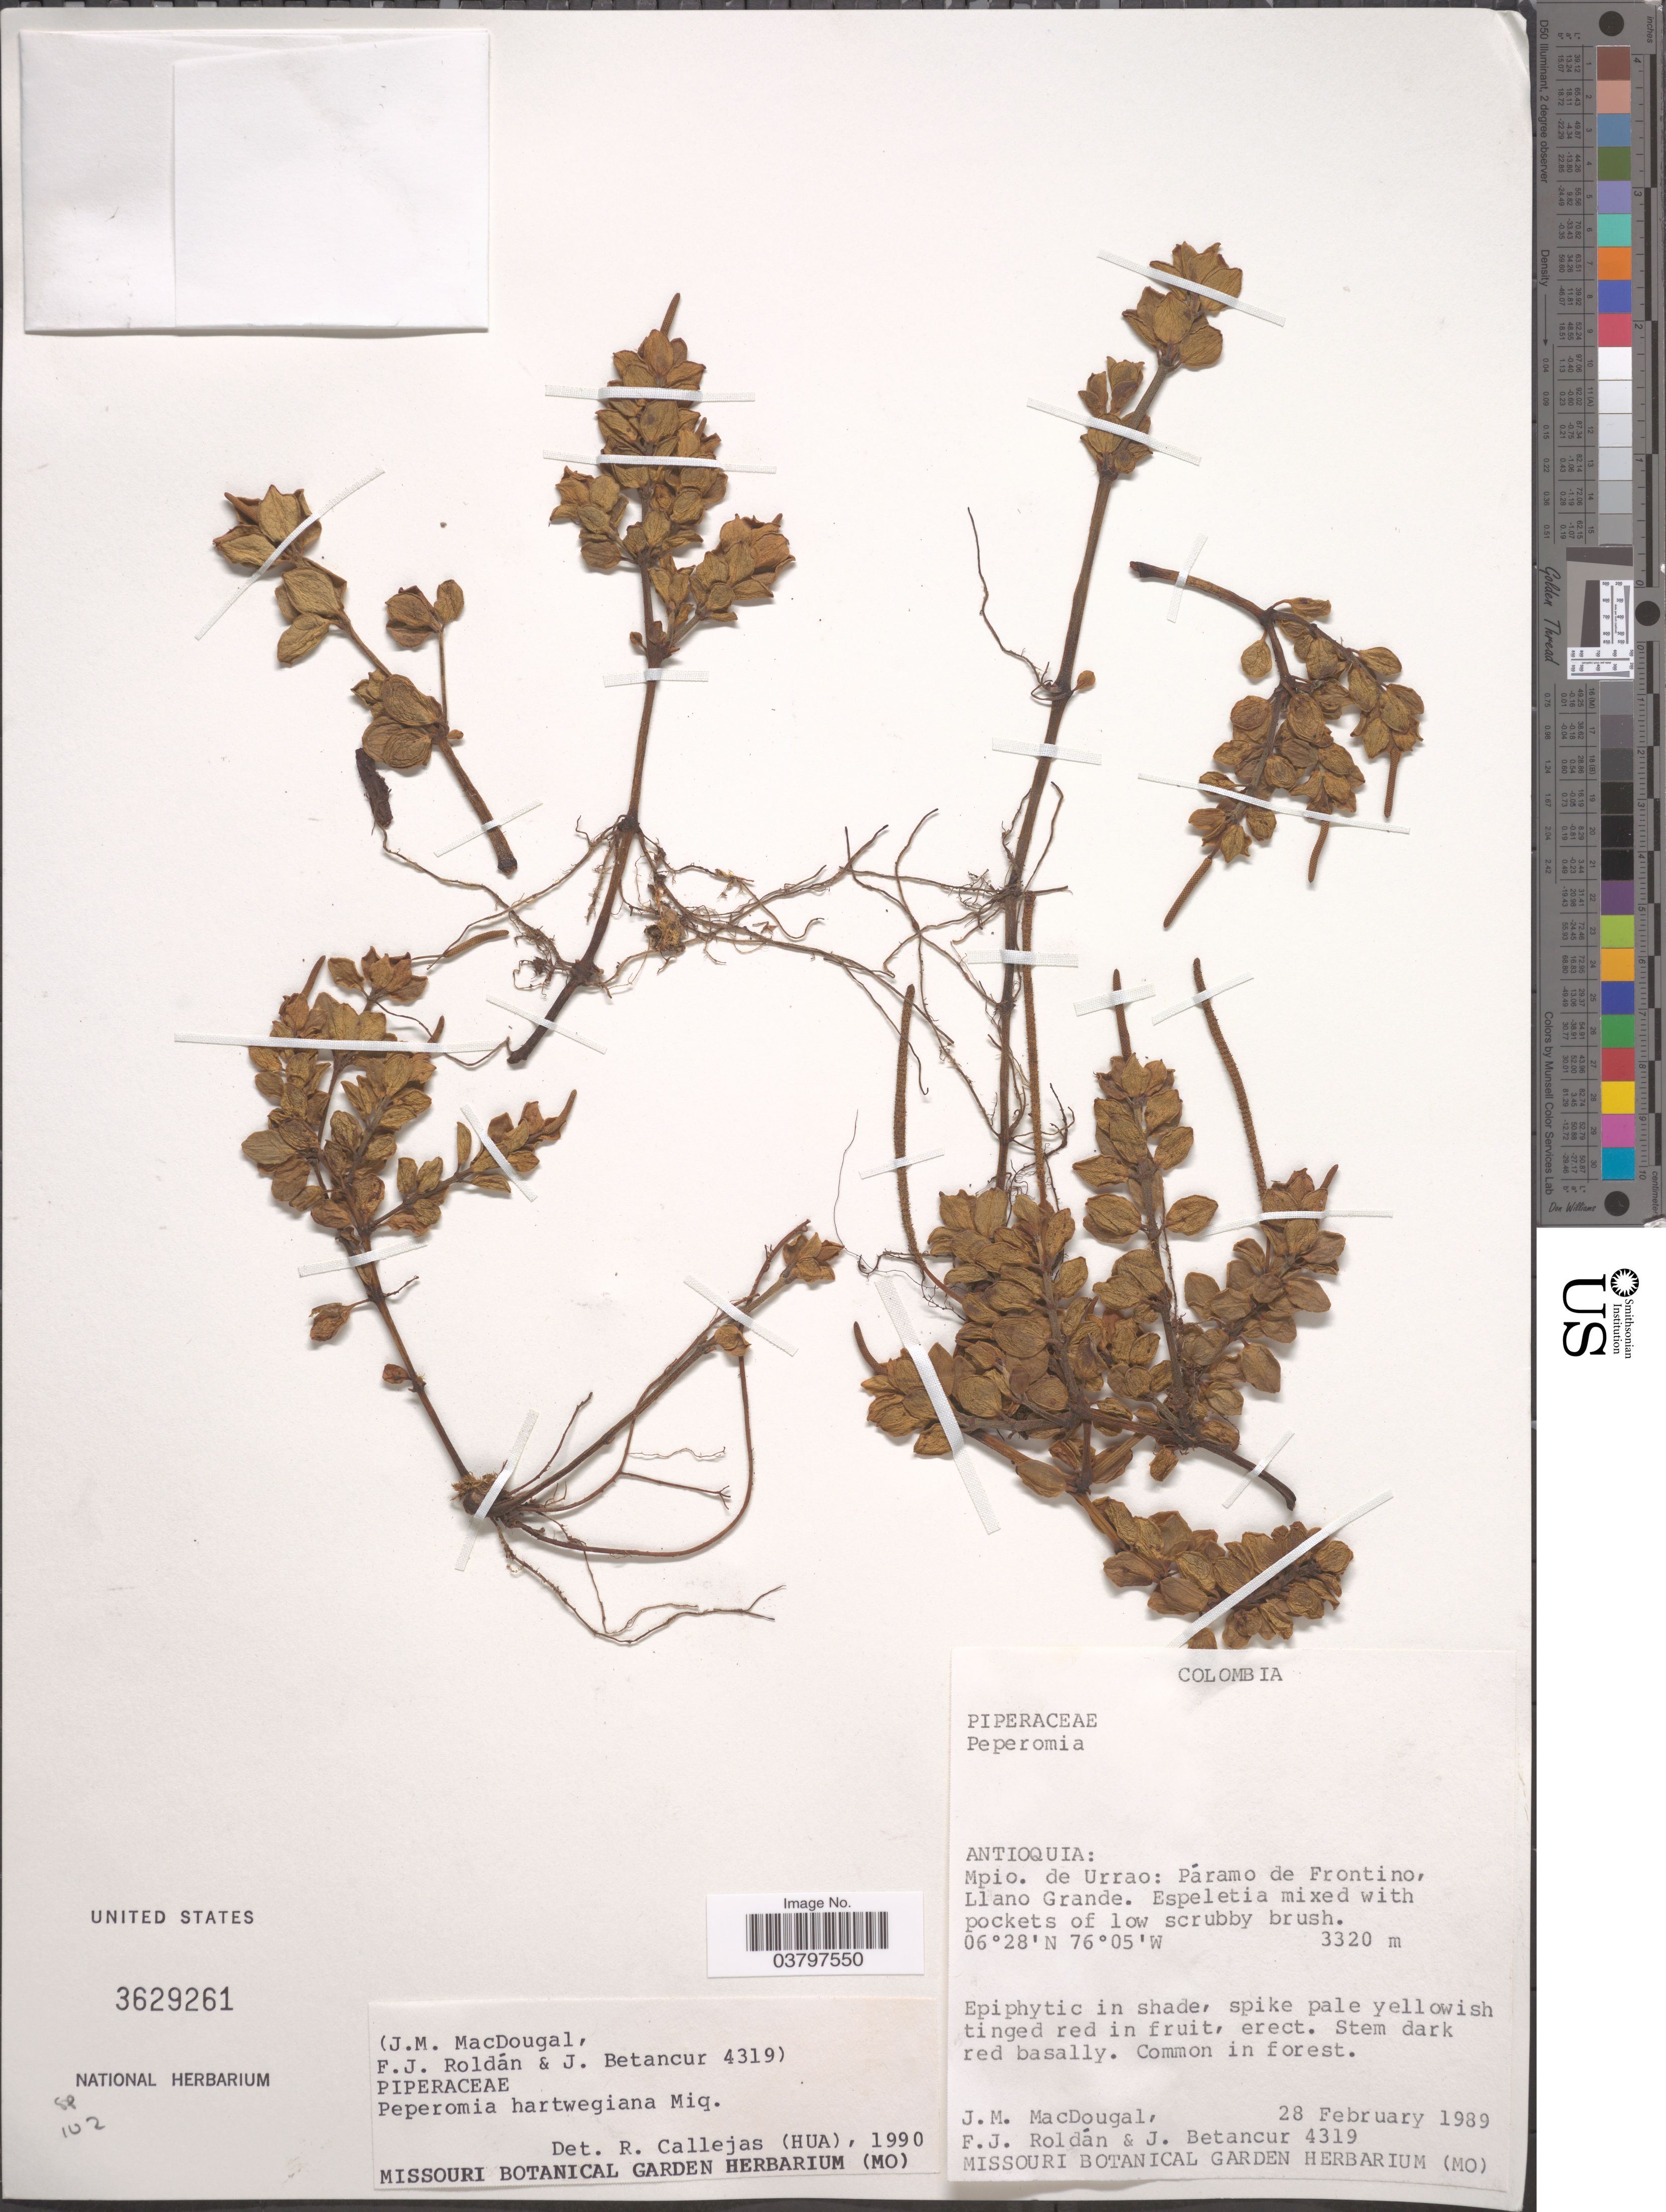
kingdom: Plantae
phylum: Tracheophyta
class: Magnoliopsida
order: Piperales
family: Piperaceae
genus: Peperomia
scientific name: Peperomia hartwegiana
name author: Miq.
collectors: J. M. MacDougal, F. J. Roldán & J. Betancur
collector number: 4319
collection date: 1989-02-28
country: Colombia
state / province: Antioquia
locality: Mpio. de Urrao: Páramo de Frontino, Llano Grande.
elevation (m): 3320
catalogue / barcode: US 3629261